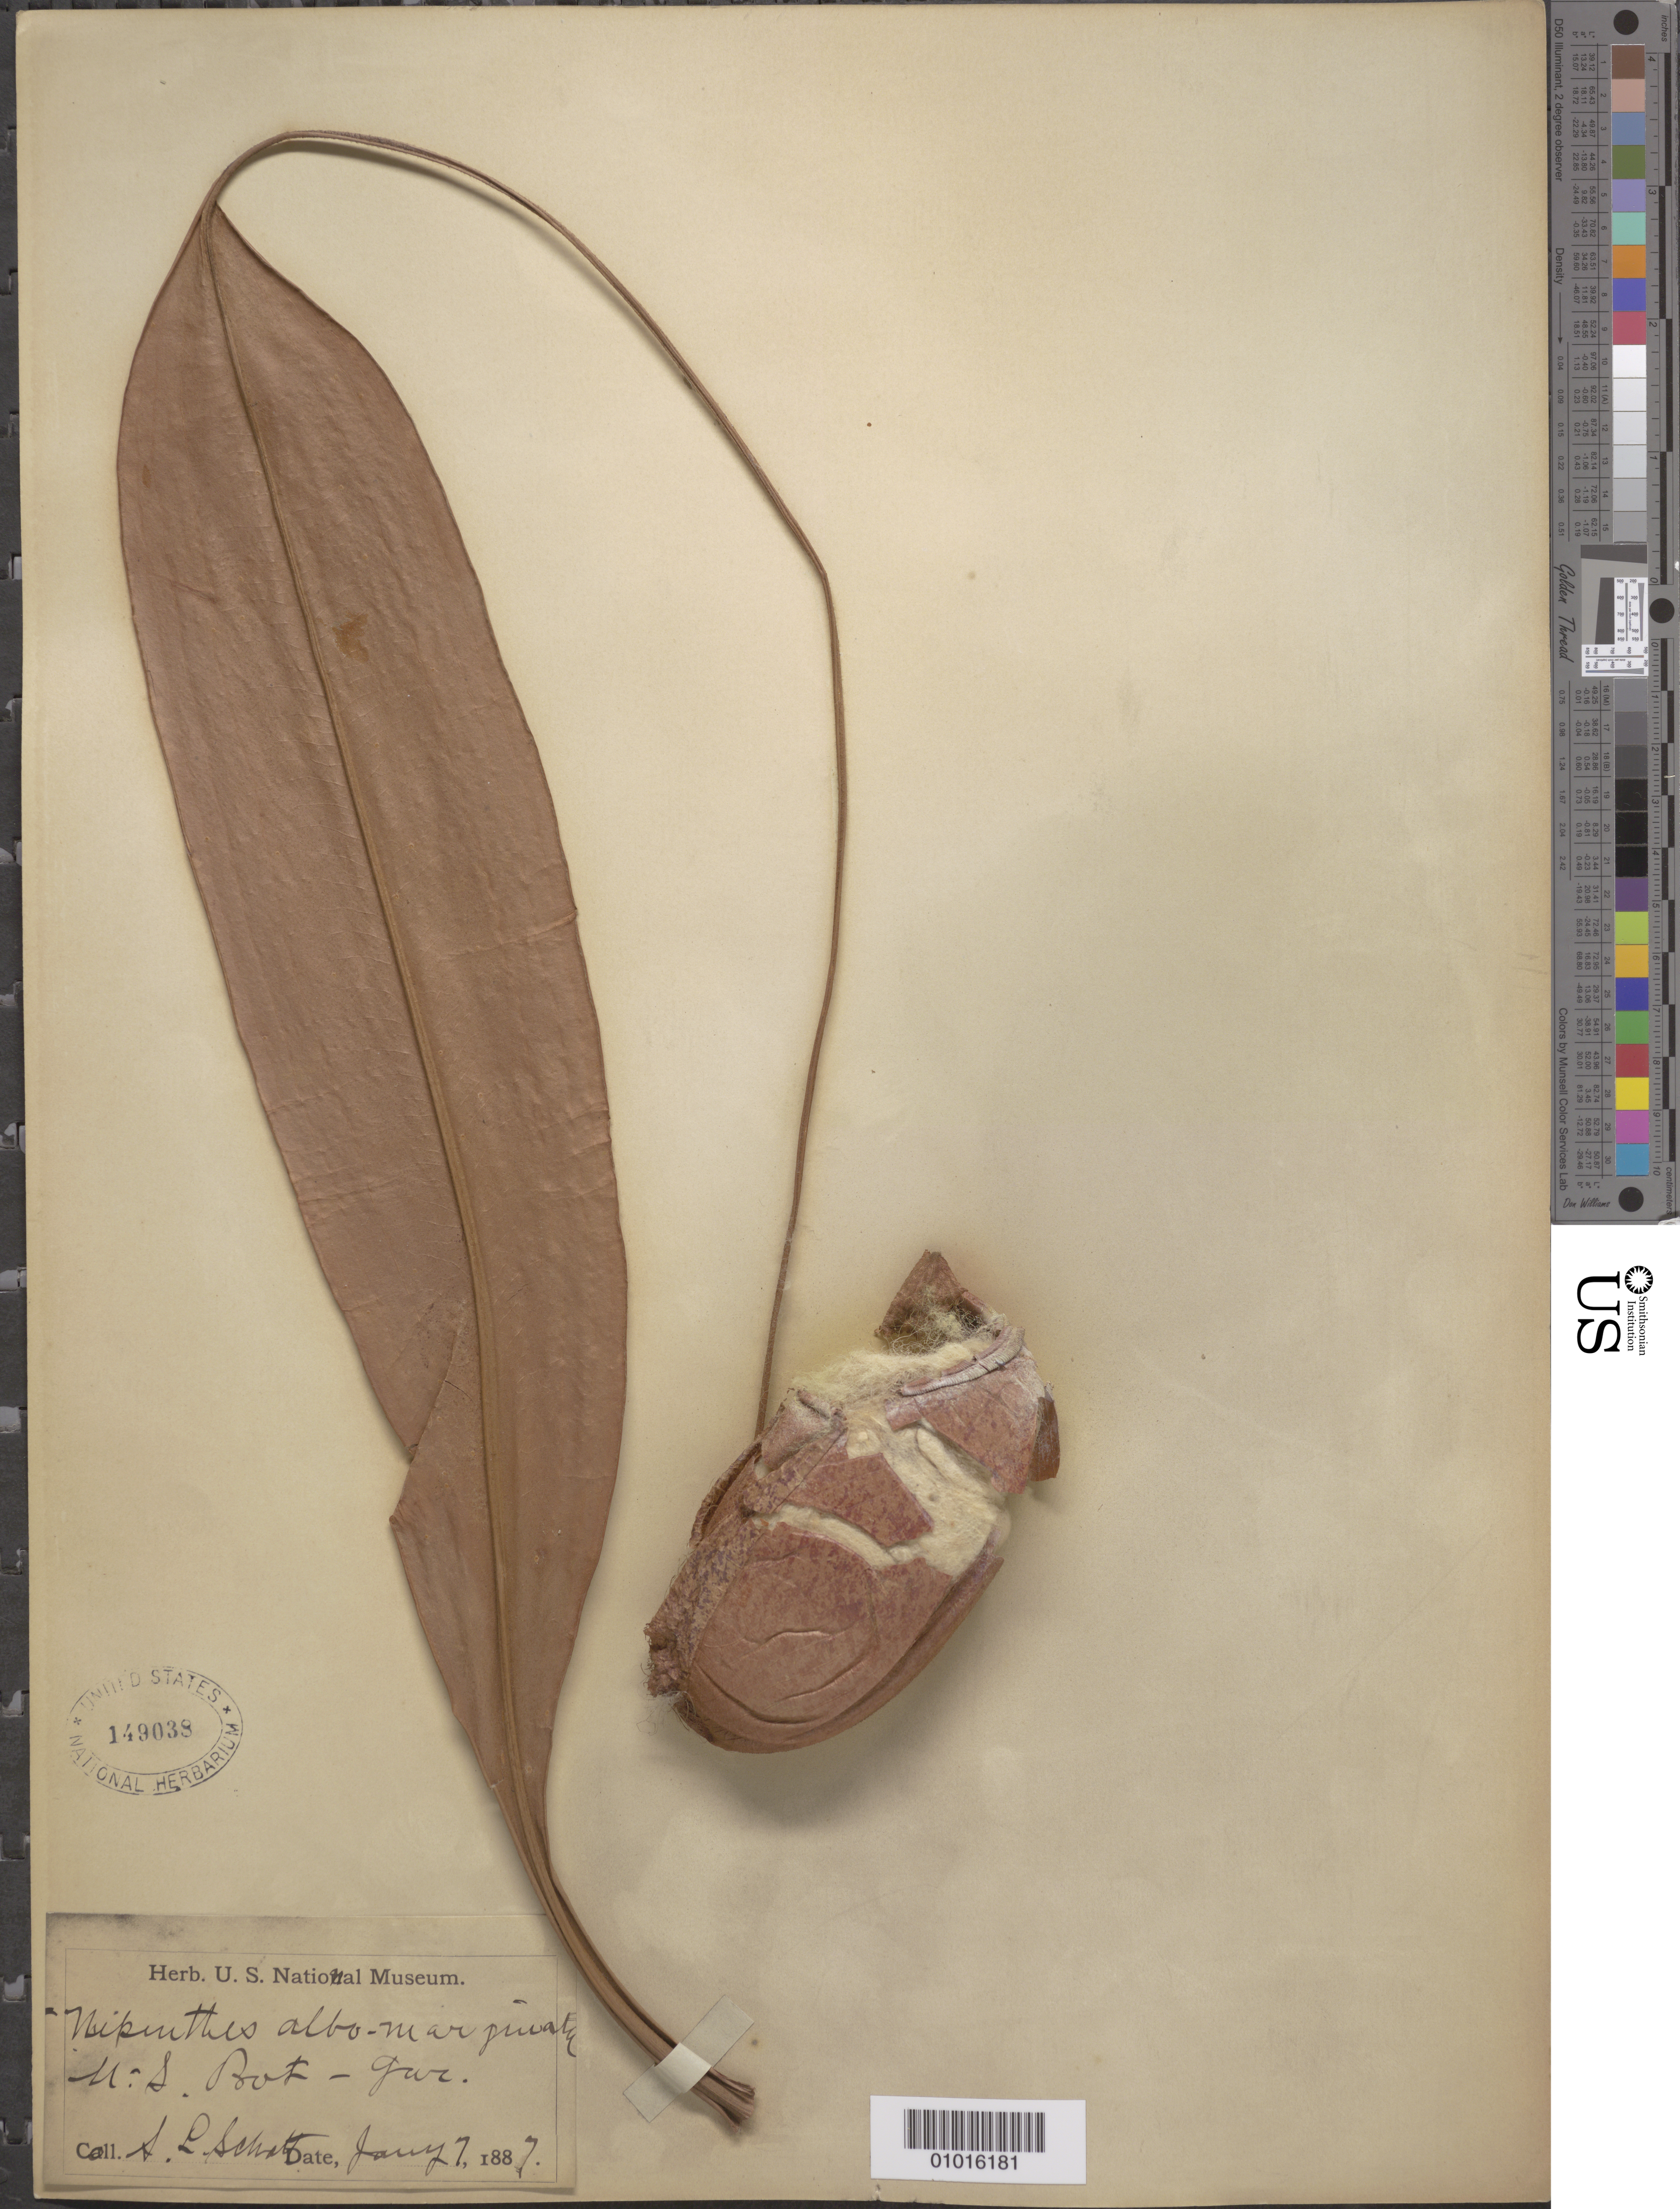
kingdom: Plantae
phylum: Tracheophyta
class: Magnoliopsida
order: Caryophyllales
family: Nepenthaceae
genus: Nepenthes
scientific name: Nepenthes albomarginata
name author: T. Lobb ex Lindl.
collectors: A. L. Schott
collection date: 1887-01-07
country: United States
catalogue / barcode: US 149036